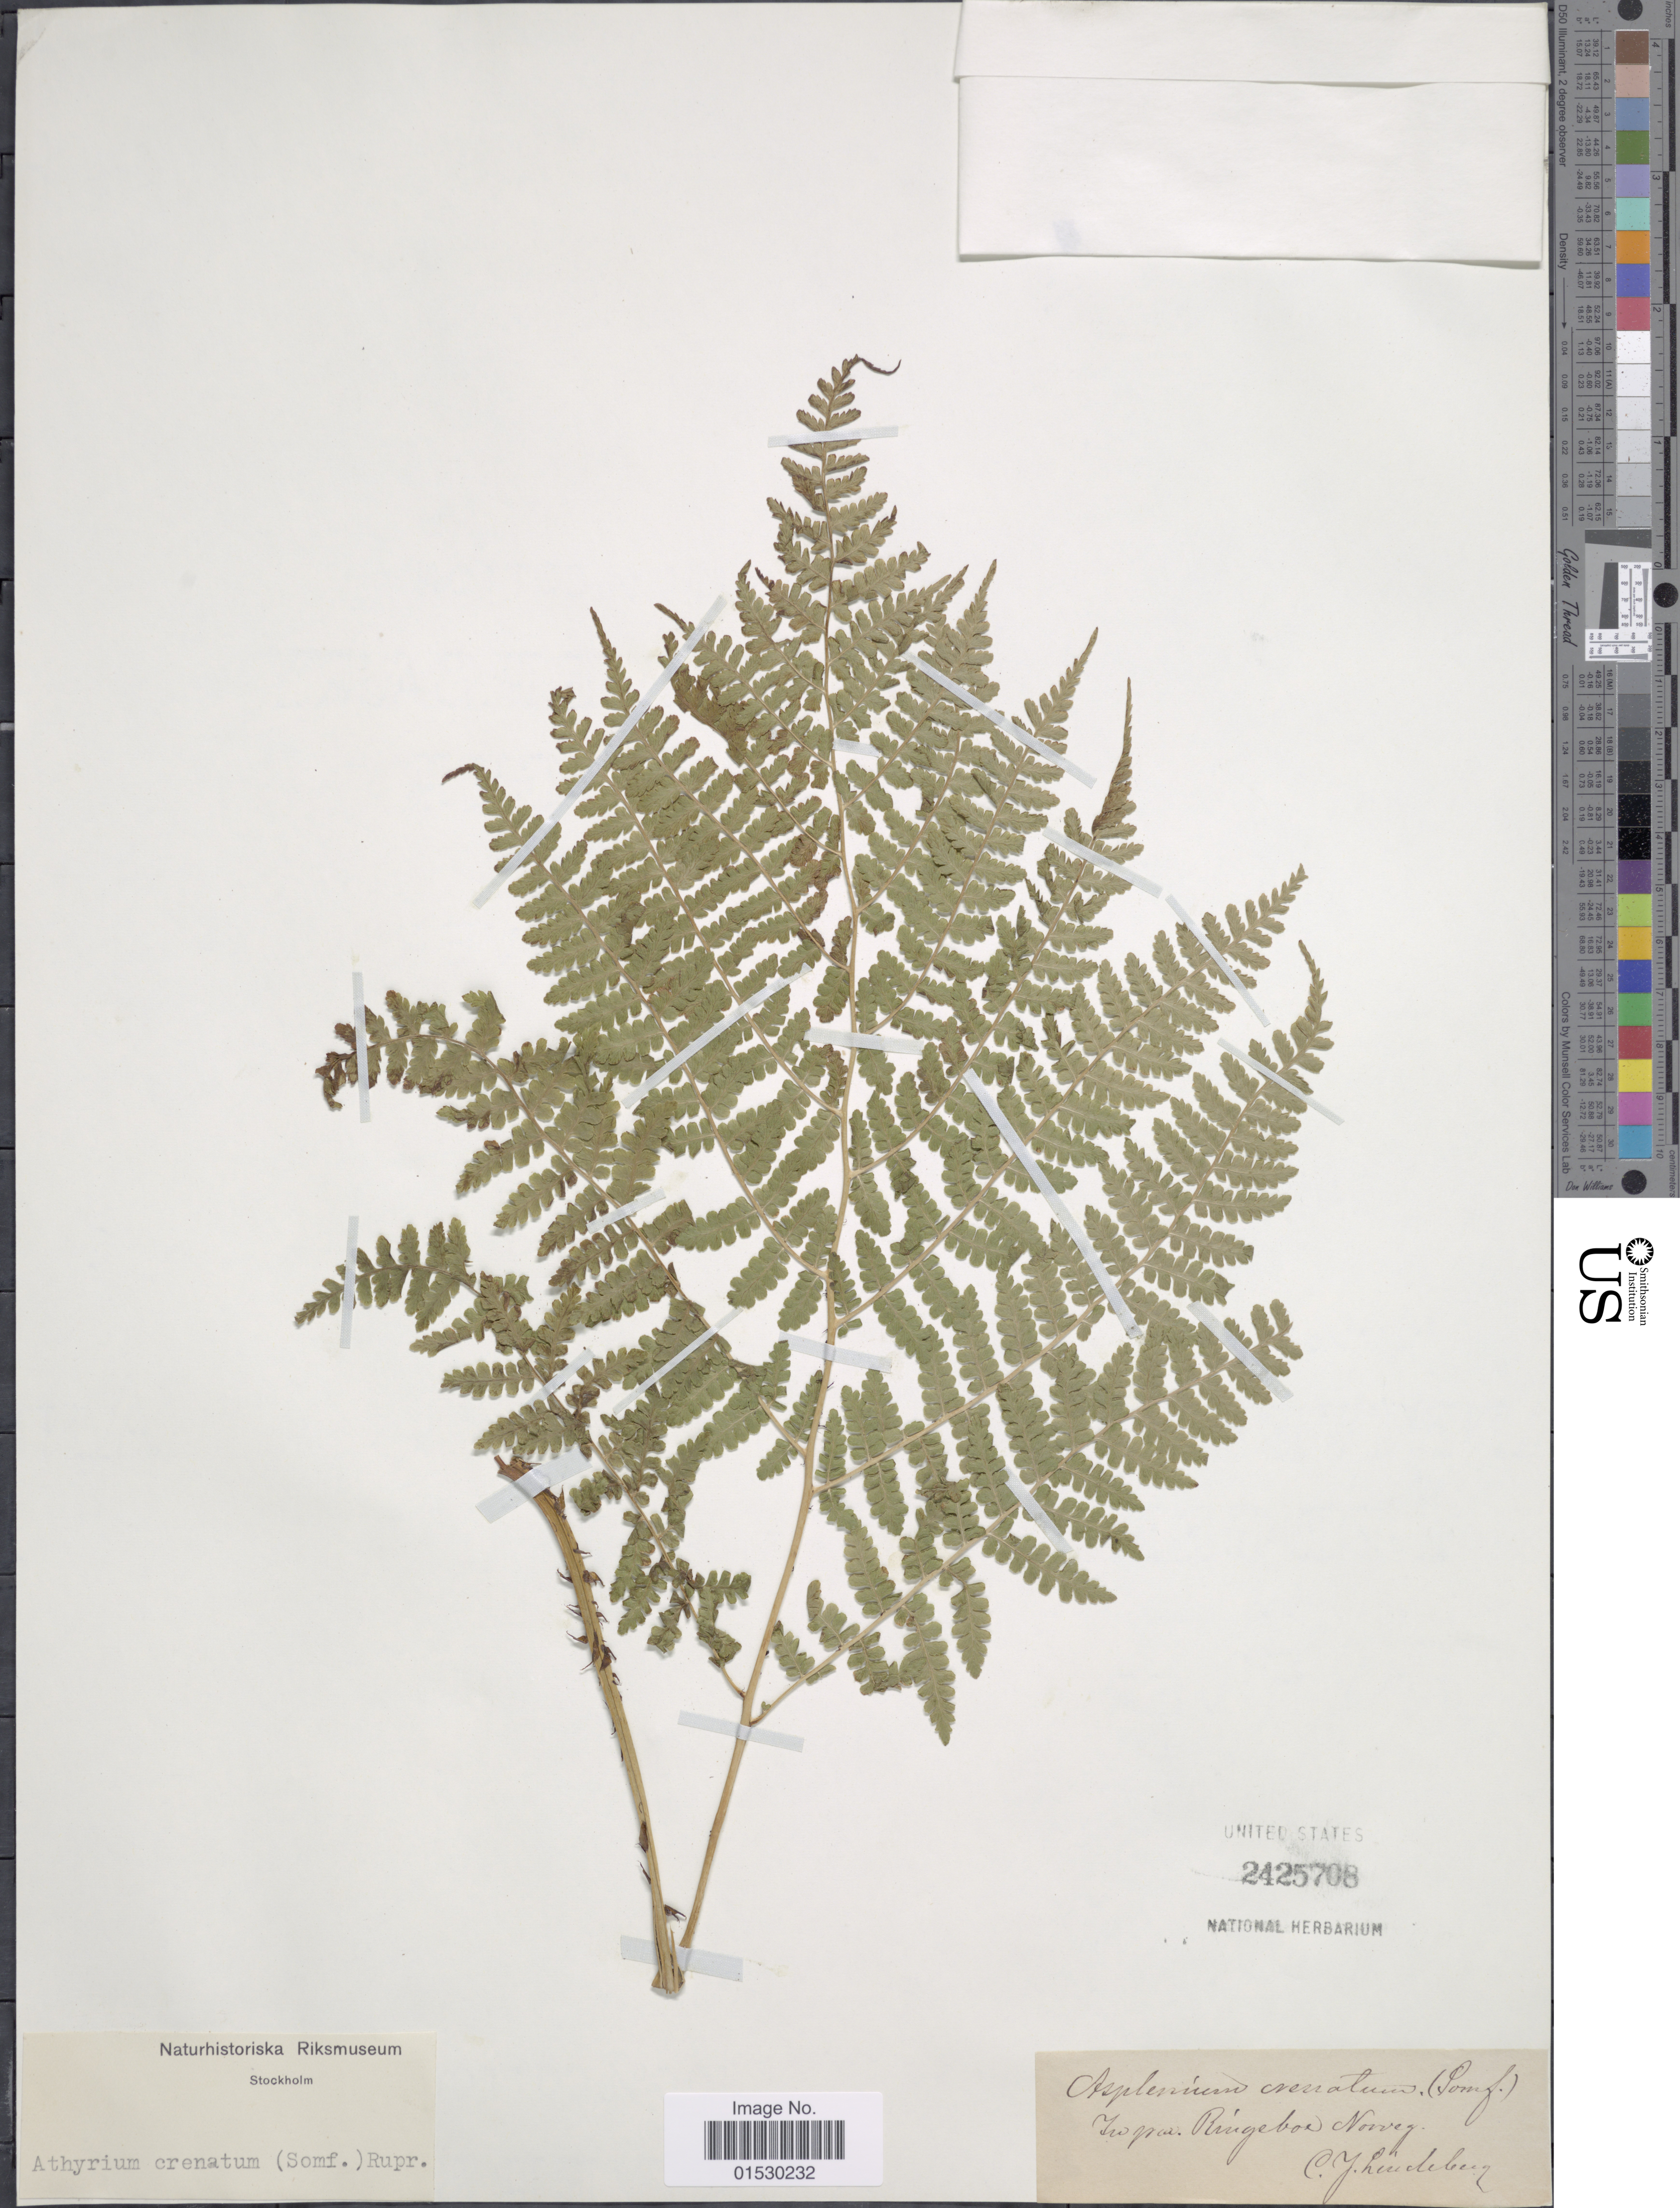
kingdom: Plantae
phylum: Tracheophyta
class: Polypodiopsida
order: Polypodiales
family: Athyriaceae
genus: Athyrium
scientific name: Athyrium distentifolilum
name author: Tausch ex Opiz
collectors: C. Luidebug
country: Norway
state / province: Oppland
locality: In prov. Ringboe Norveg.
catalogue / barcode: US 2425708